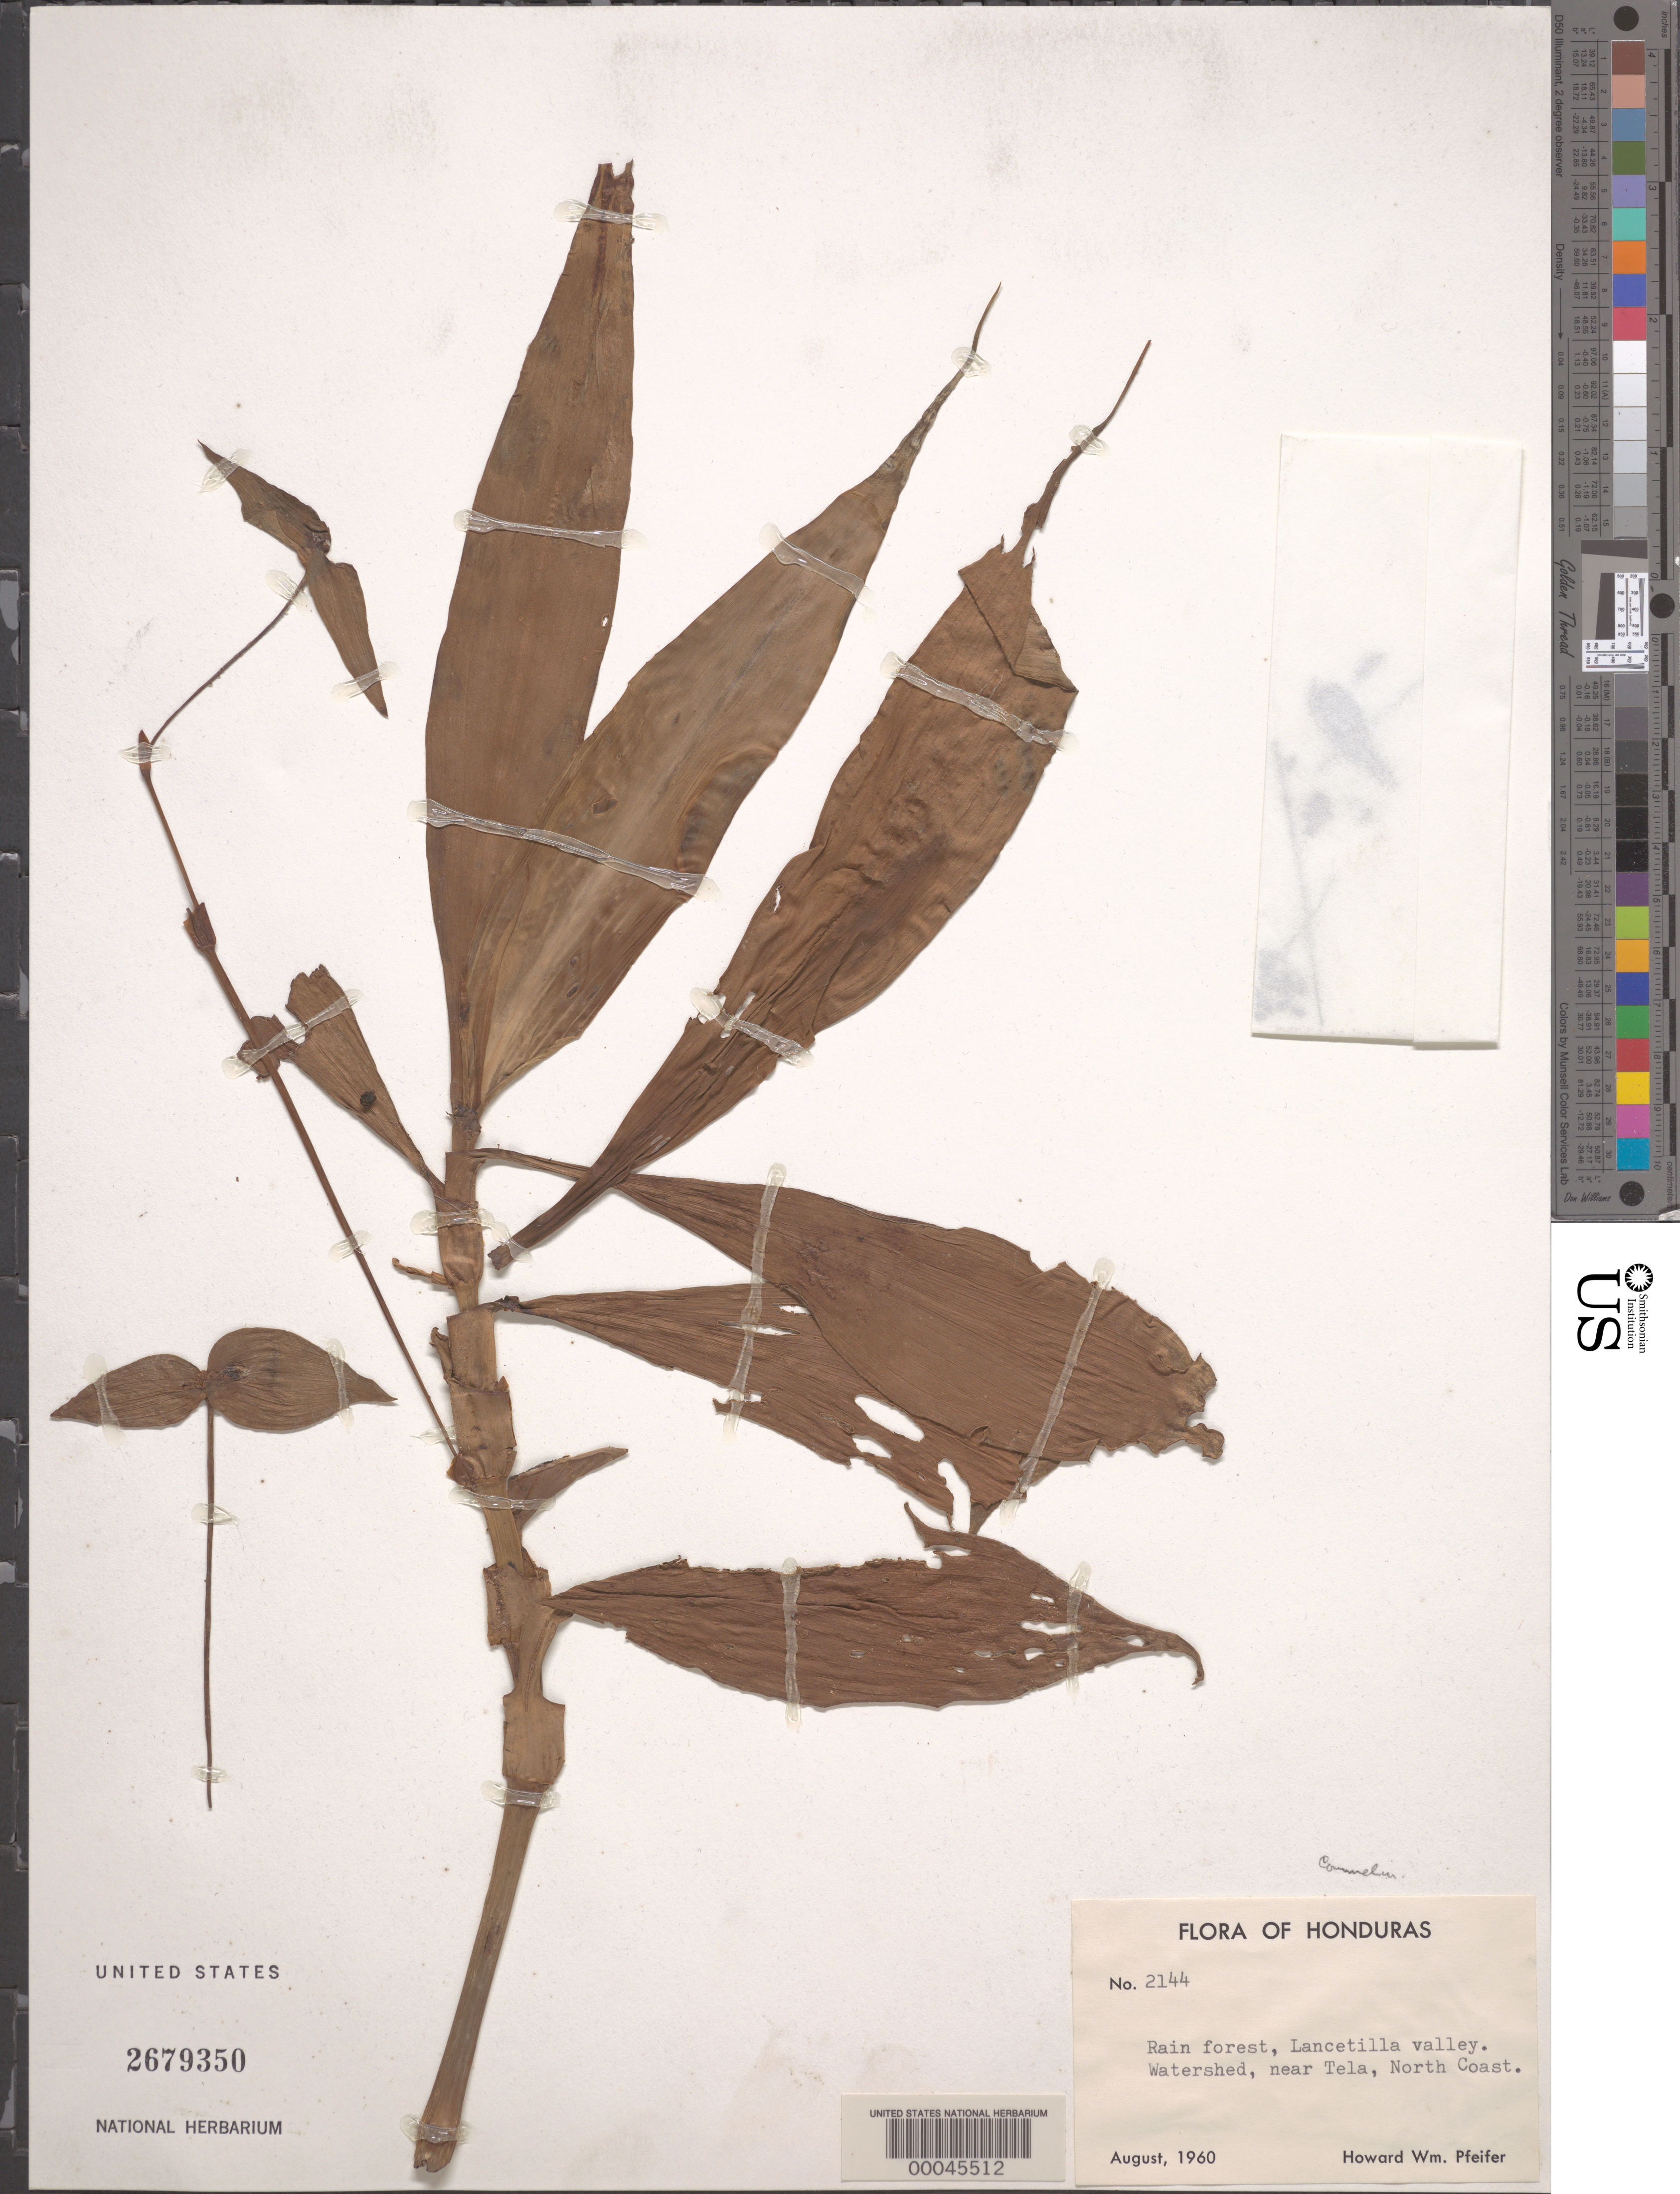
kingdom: Plantae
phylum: Tracheophyta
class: Liliopsida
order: Commelinales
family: Commelinaceae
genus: Tradescantia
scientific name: Tradescantia zanonia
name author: (L.) Sw.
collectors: H. W. Pfeifer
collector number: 2144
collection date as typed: Aug 1960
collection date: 1960-08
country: Honduras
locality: Near Tela, Lancetilla Valley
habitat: Rainforest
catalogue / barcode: US 2679350